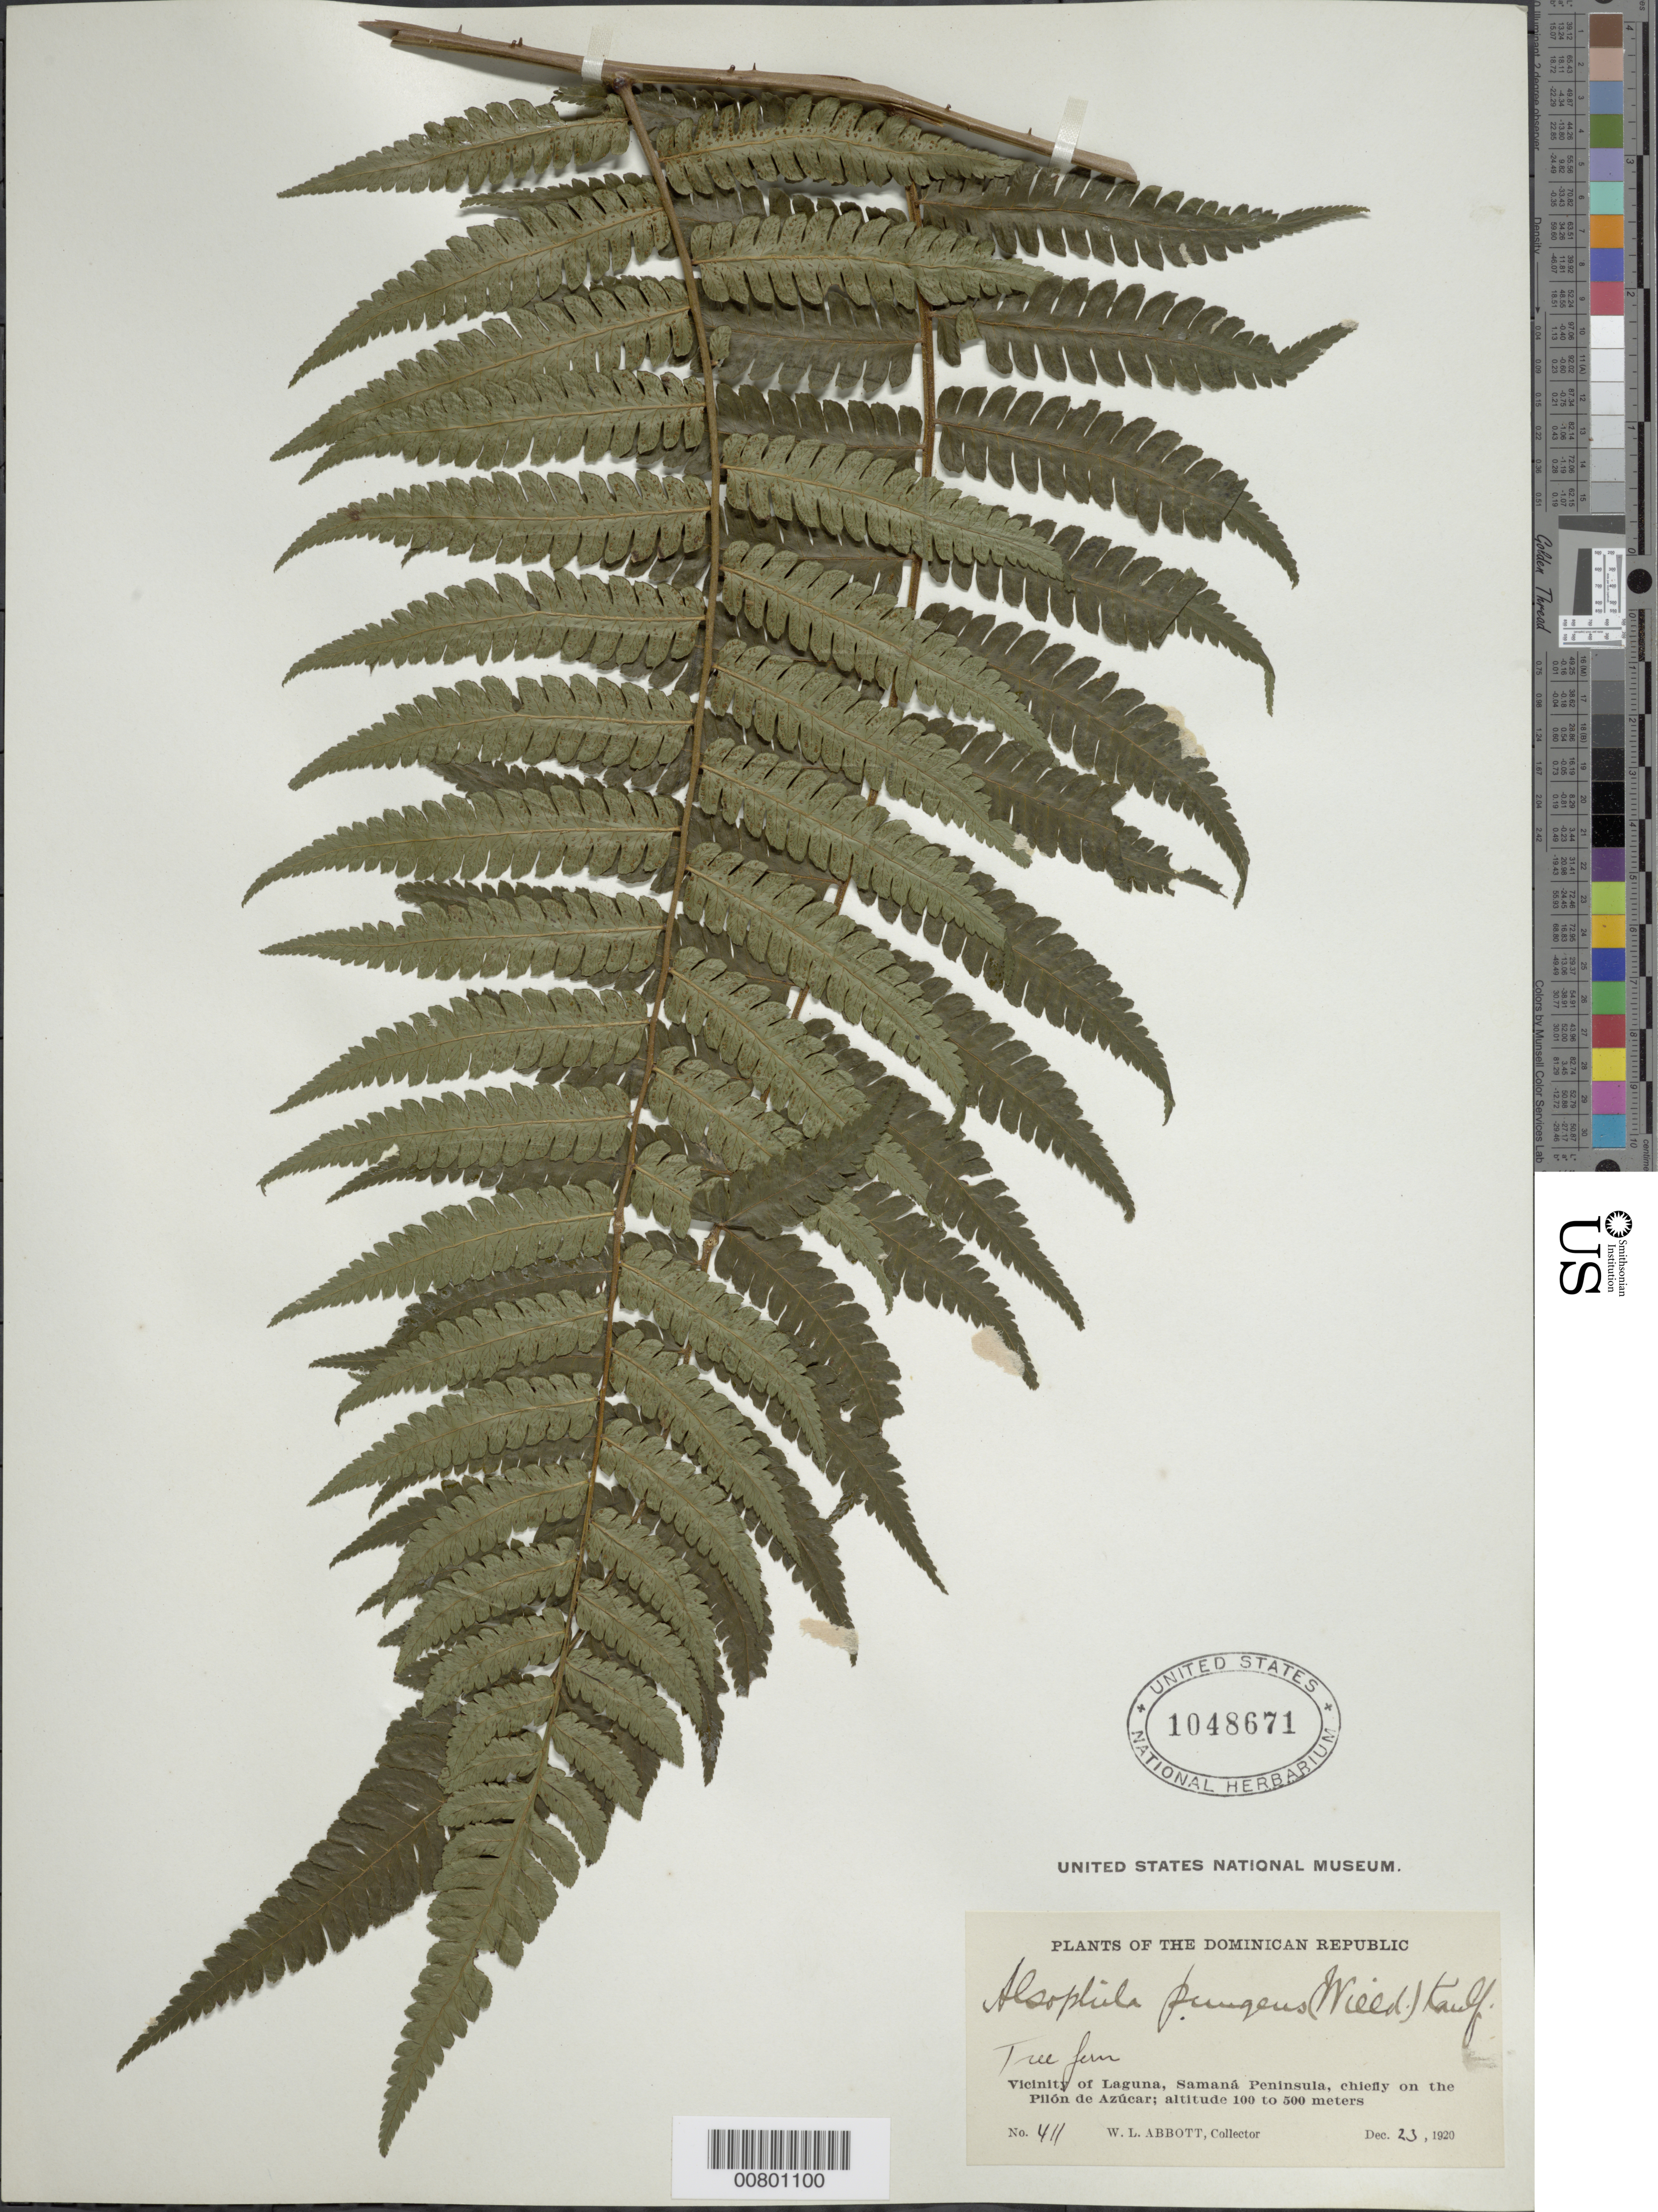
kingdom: Plantae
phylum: Tracheophyta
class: Polypodiopsida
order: Cyatheales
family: Cyatheaceae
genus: Cyathea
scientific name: Cyathea pungens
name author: (Willd.) Domin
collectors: W. L. Abbott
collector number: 411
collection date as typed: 23 Dec 1920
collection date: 1920-12-23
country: Dominican Republic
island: Hispaniola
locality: Laguna, vicinity, Samaná Peninsula, chiefly on the Pilón de Azúcar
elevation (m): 100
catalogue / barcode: US 1048671